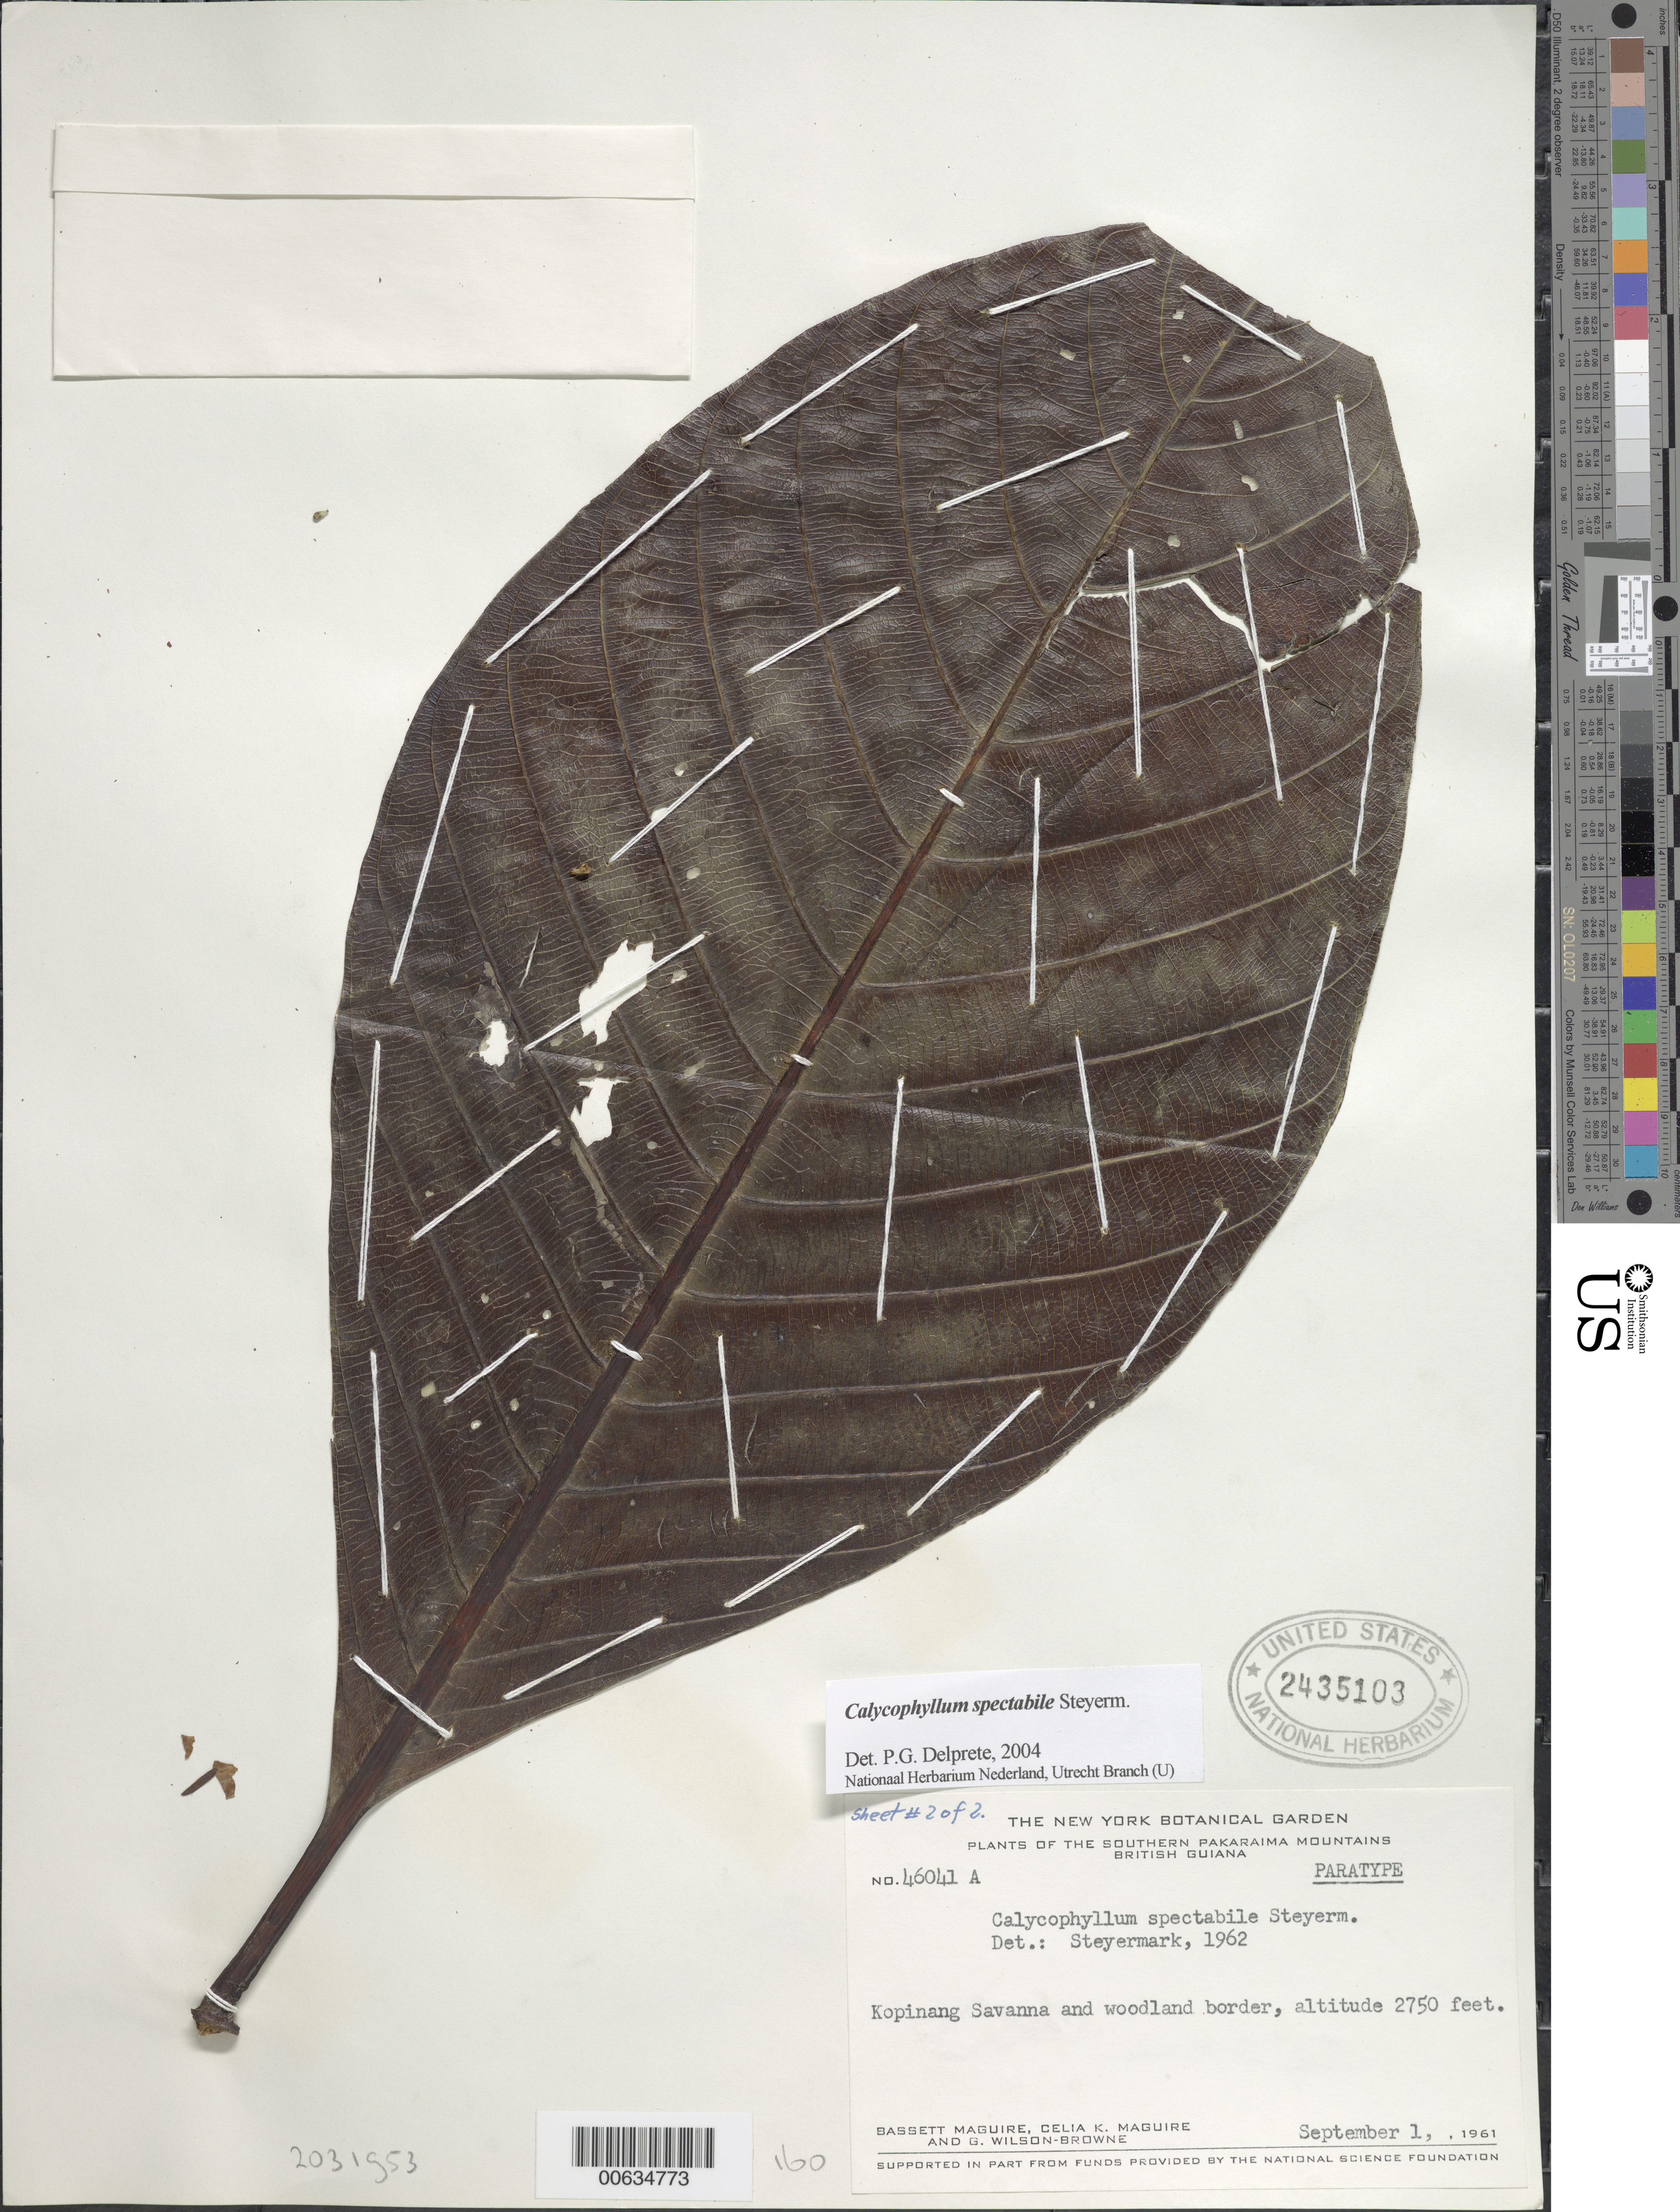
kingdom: Plantae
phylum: Tracheophyta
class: Magnoliopsida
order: Gentianales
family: Rubiaceae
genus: Calycophyllum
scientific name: Calycophyllum spectabile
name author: Steyerm.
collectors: B. Maguire, C. K. Maguire & G. Wilson-Browne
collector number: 46041A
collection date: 1961-09-01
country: Guyana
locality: Southern Pakaraima Mountains. British Guiana. Kopinang Savanna and woodland border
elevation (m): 838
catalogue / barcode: US 2435103